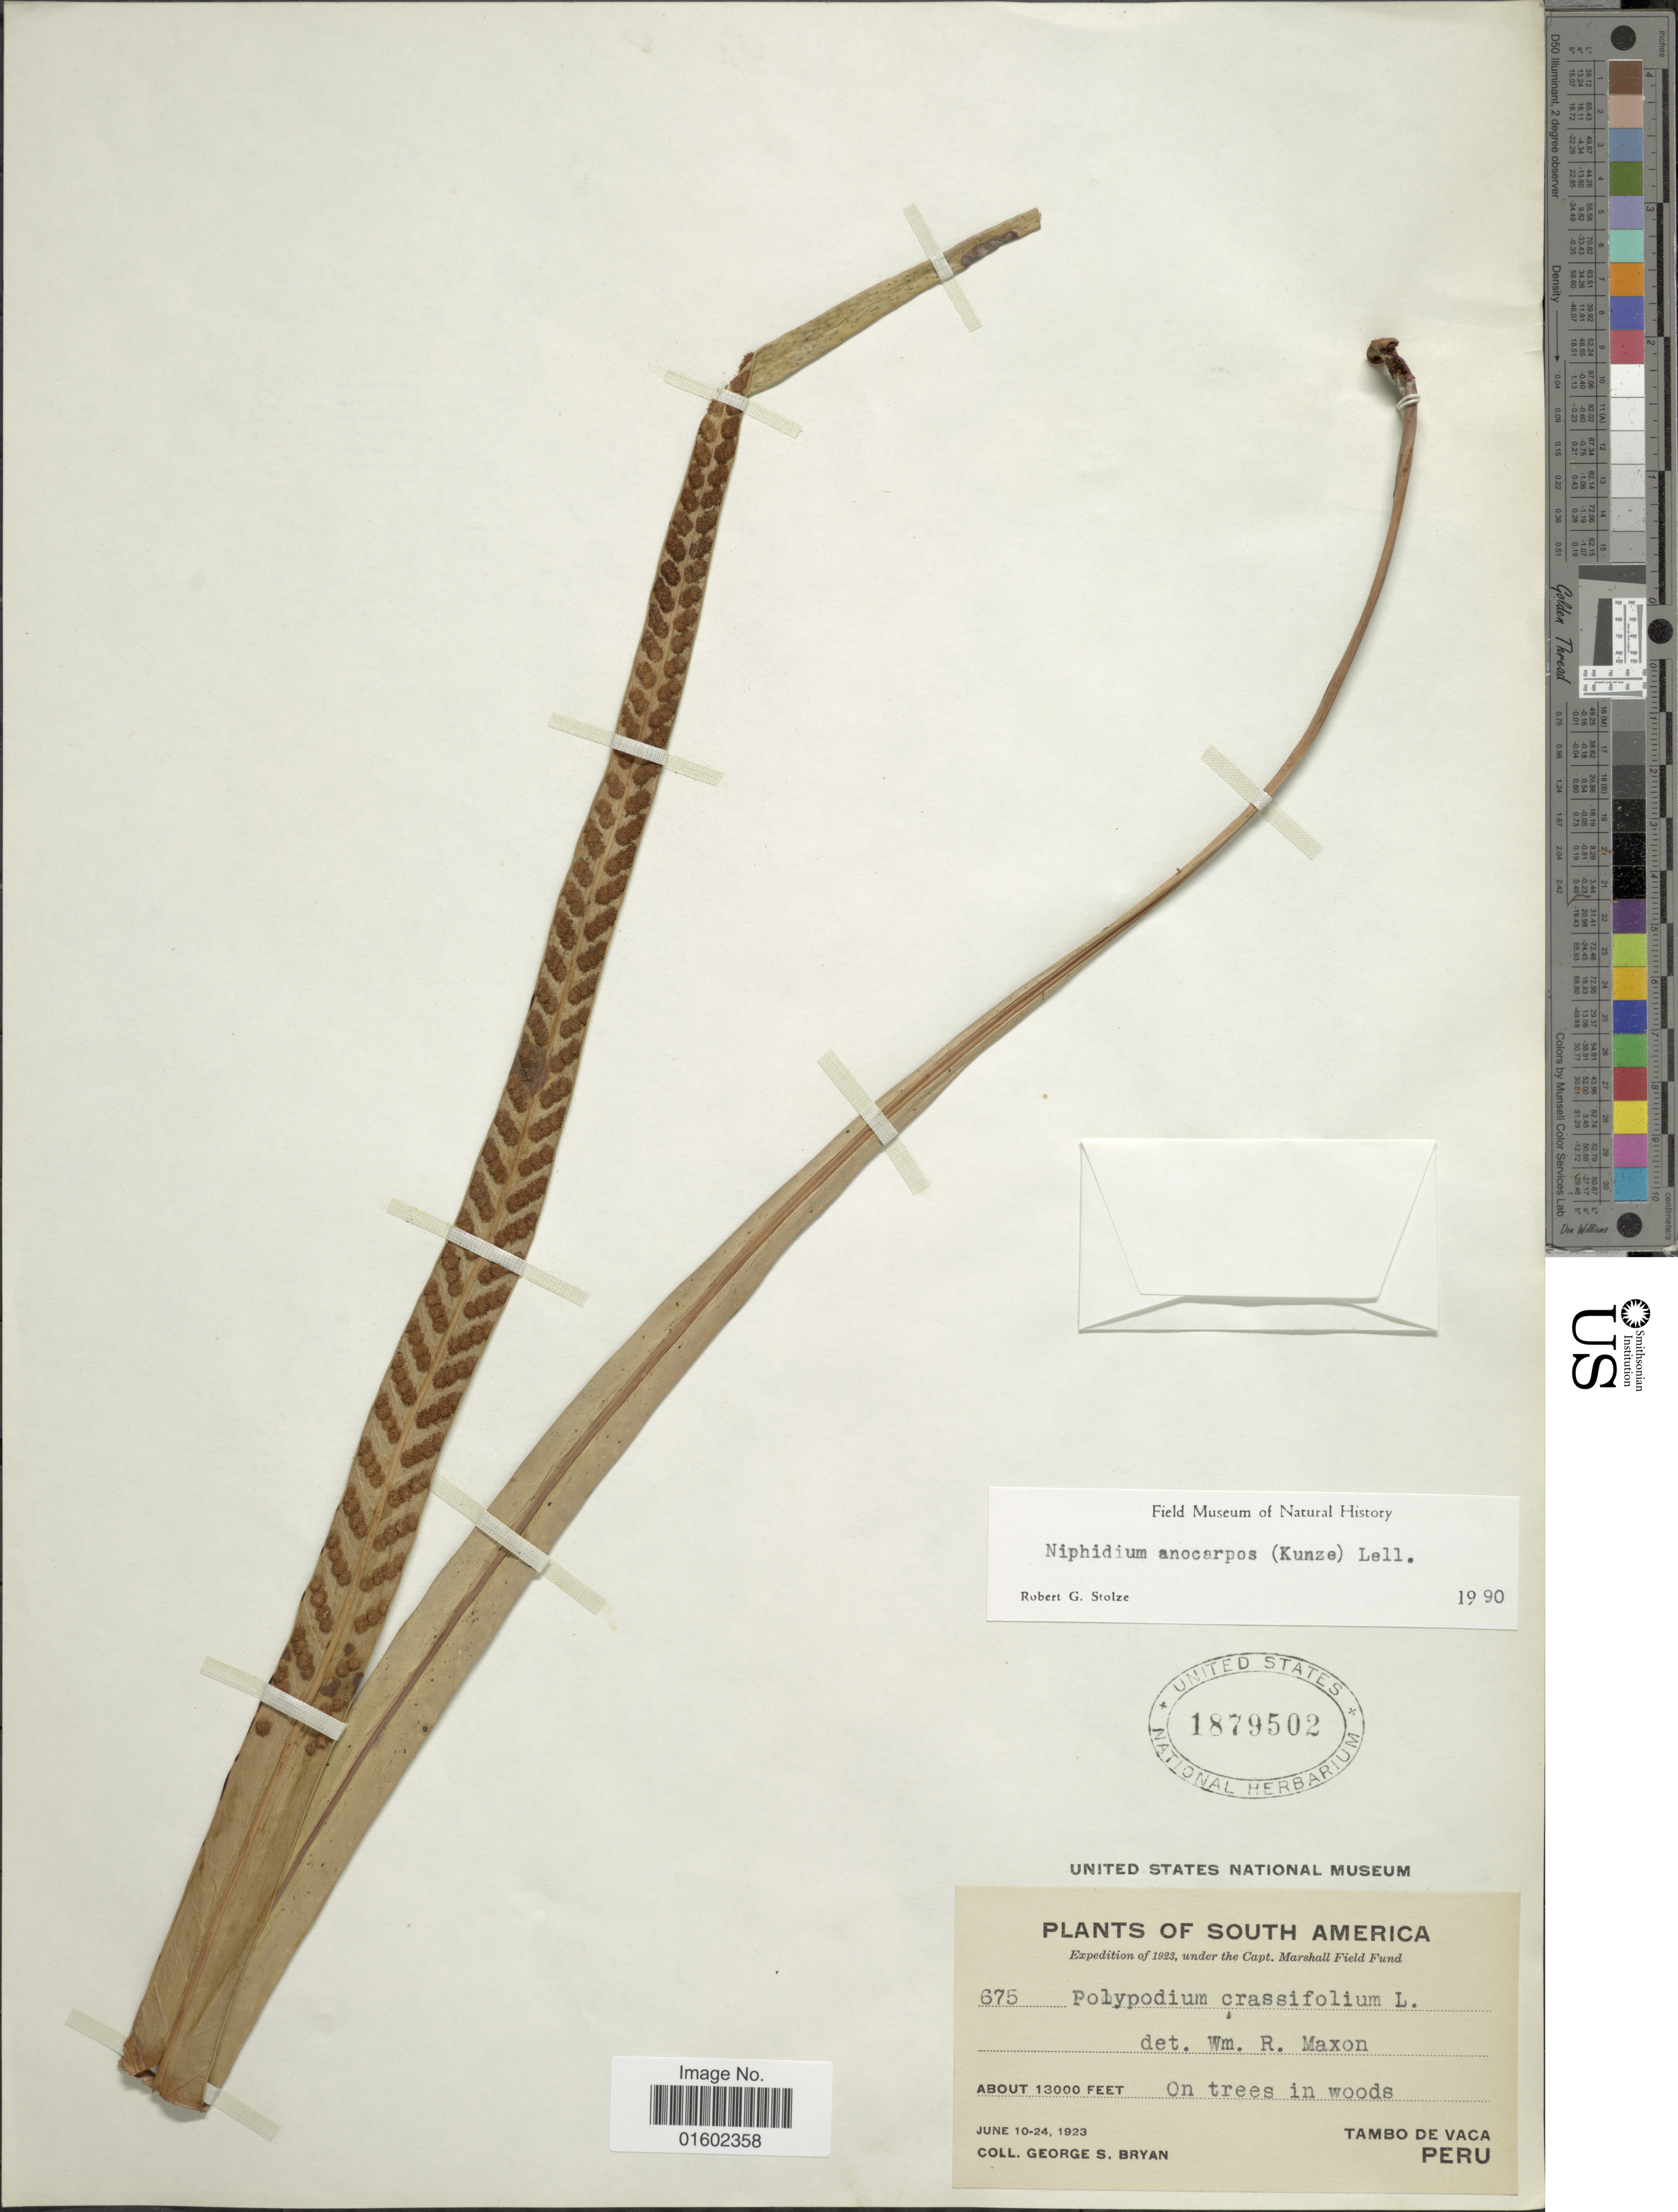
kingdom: Plantae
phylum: Tracheophyta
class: Polypodiopsida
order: Polypodiales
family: Polypodiaceae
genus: Niphidium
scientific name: Niphidium anocarpos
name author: (Kunze) Lellinger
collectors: G. S. Bryan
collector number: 675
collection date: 1923-06-10/1923-06-24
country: Peru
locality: Tambo de Vaca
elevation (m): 3962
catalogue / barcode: US 1879502